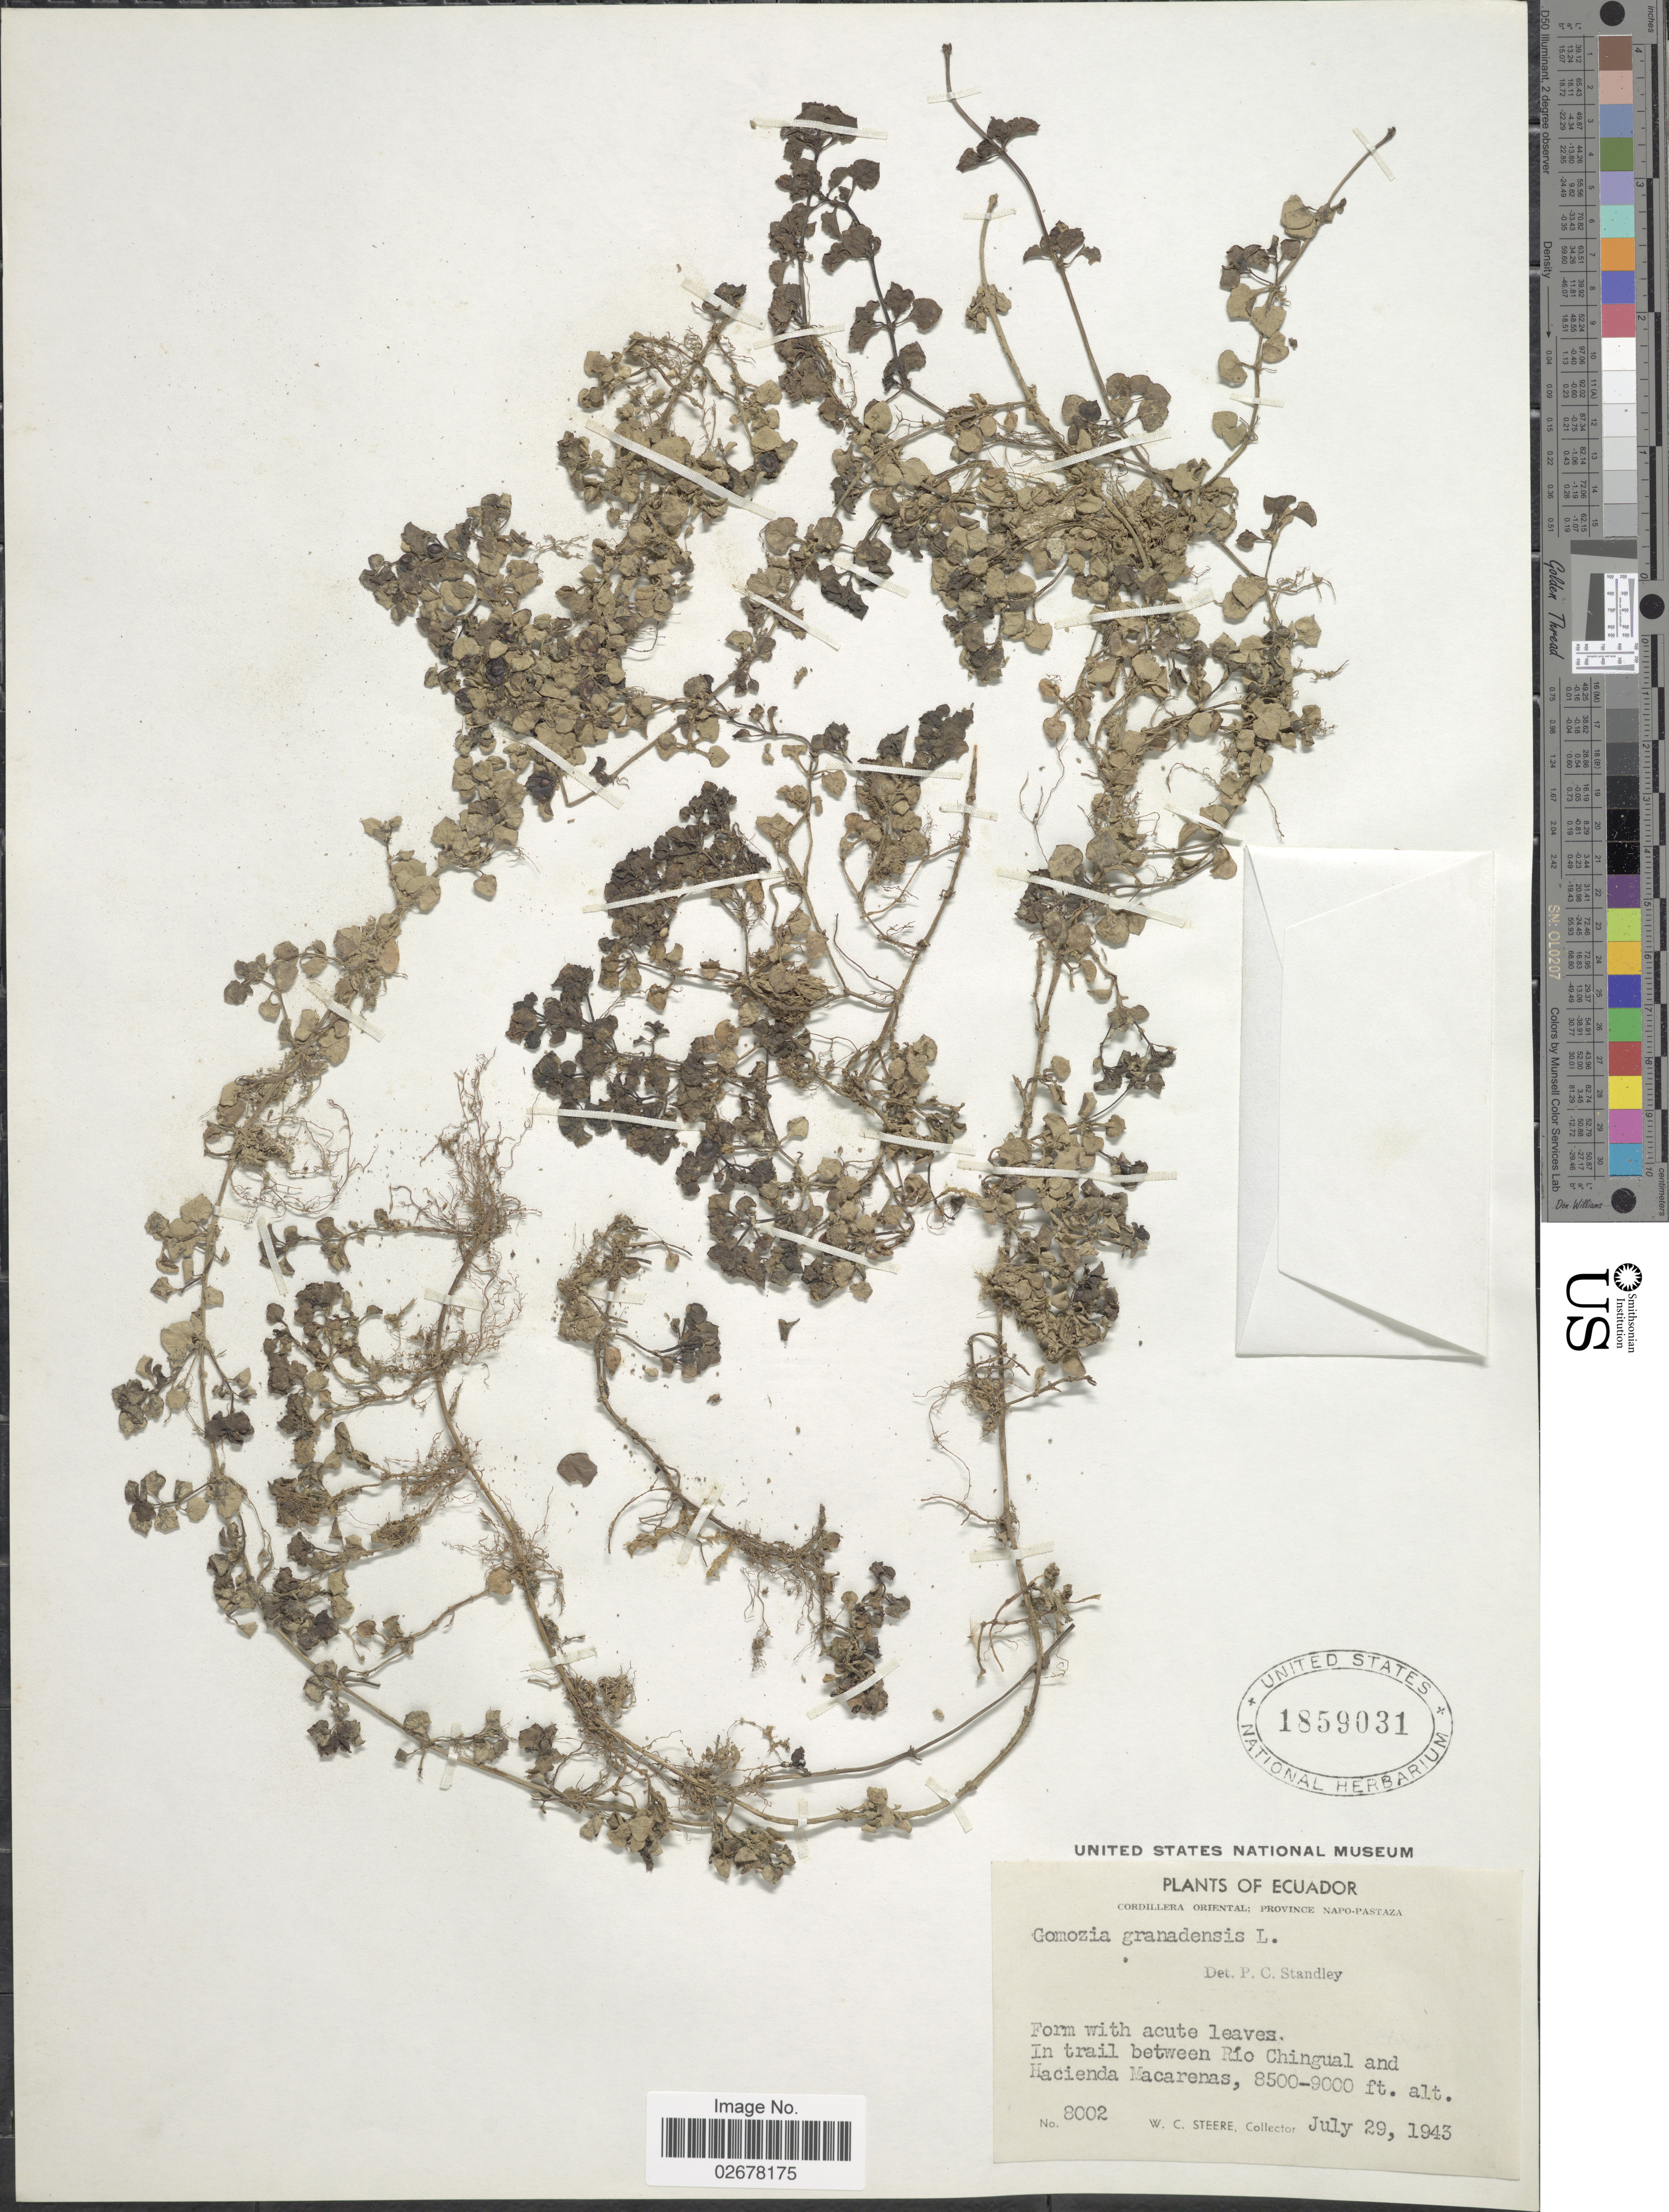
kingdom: Plantae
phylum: Tracheophyta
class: Magnoliopsida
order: Gentianales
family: Rubiaceae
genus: Nertera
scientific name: Nertera depressa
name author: Banks & Sol. ex Gaertn.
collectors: W. C. Steere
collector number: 8002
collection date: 1943-07-29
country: Ecuador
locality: Cordillera Oriental, Province Napo-Pastaza, In trail between Río Chingual and Hacienda Macarenas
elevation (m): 2591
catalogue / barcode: US 1859031